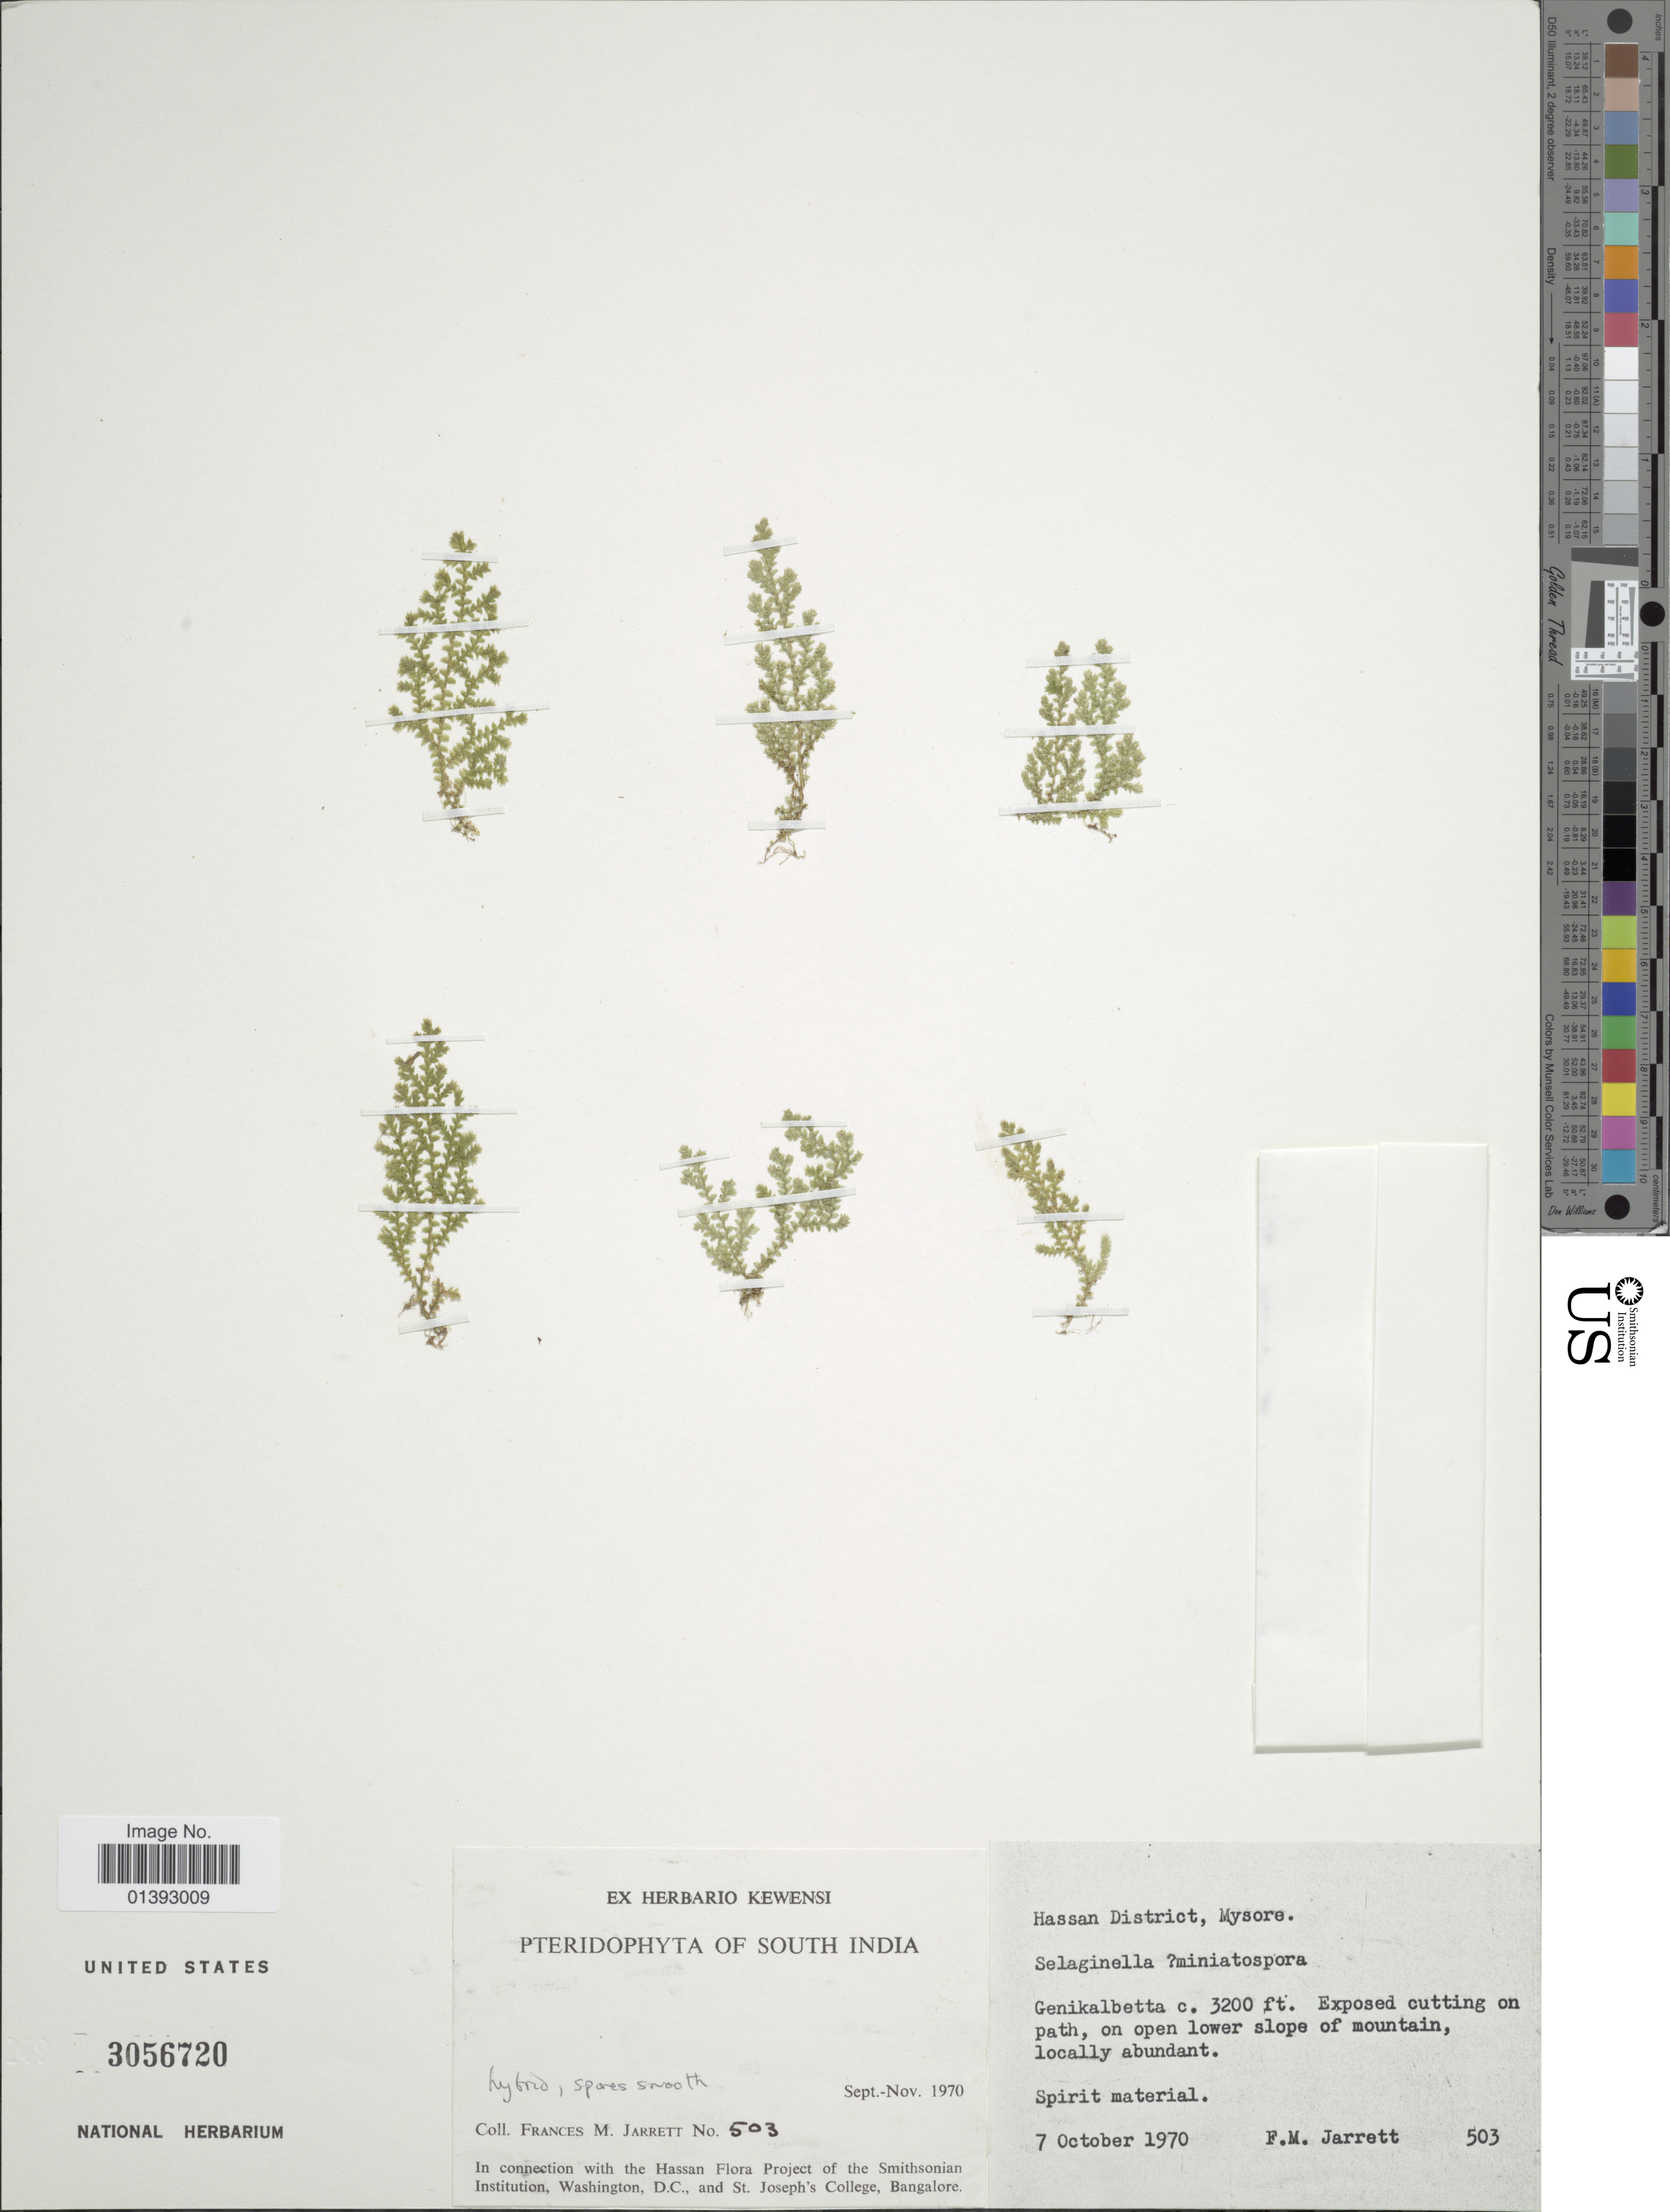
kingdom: Plantae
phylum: Tracheophyta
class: Lycopodiopsida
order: Selaginellales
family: Selaginellaceae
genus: Selaginella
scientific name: Selaginella miniatospora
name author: (Dalz.) Baker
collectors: F. M. Jarrett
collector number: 503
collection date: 1970-10-07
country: India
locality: Hassan District, Mysore, Genikalbetta, on open lower slope of Mountain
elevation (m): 975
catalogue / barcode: US 3056720